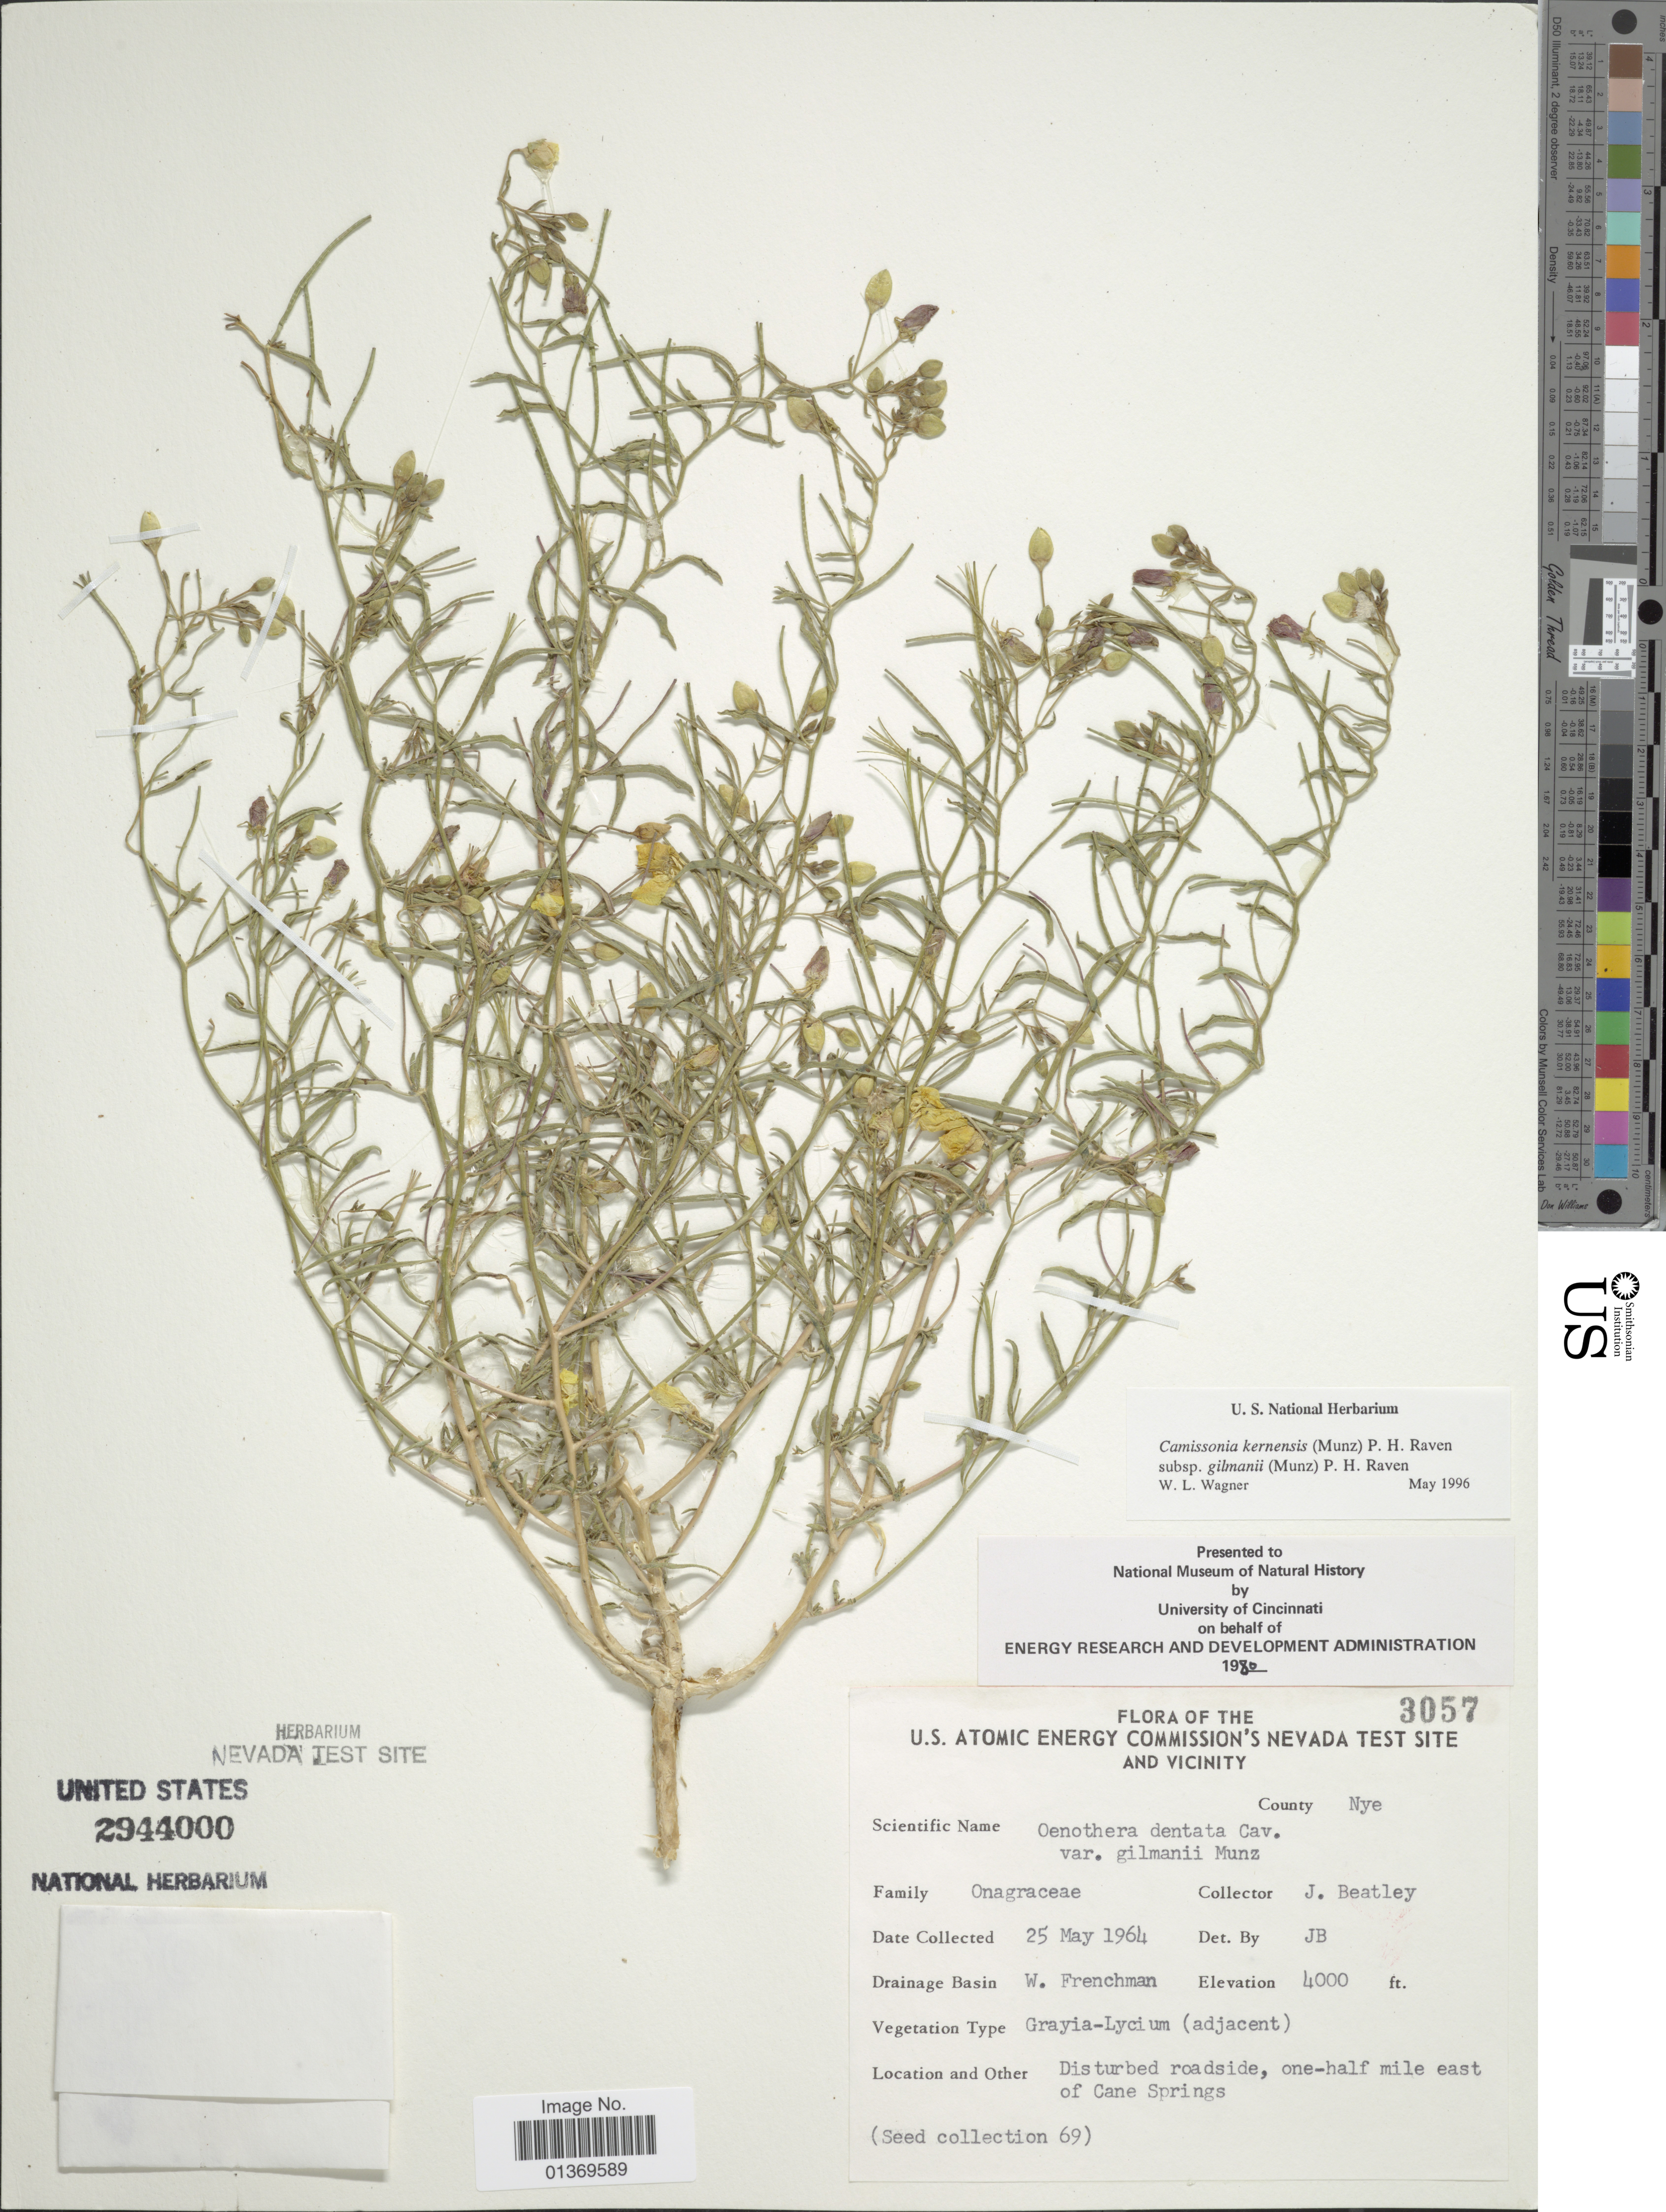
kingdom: Plantae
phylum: Tracheophyta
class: Magnoliopsida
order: Myrtales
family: Onagraceae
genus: Camissonia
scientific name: Camissonia kernensis subsp. gilmanii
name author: (Munz) P.H. Raven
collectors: J. C. Beatley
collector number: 3057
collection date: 1964-05-25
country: United States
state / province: Nevada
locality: U.S. Atomic Energy Commission's Nevada Test Site and Vicinity,County Nye, W. Frenchman, one-half mile east of Cane Springs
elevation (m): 1219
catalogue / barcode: US 2944000